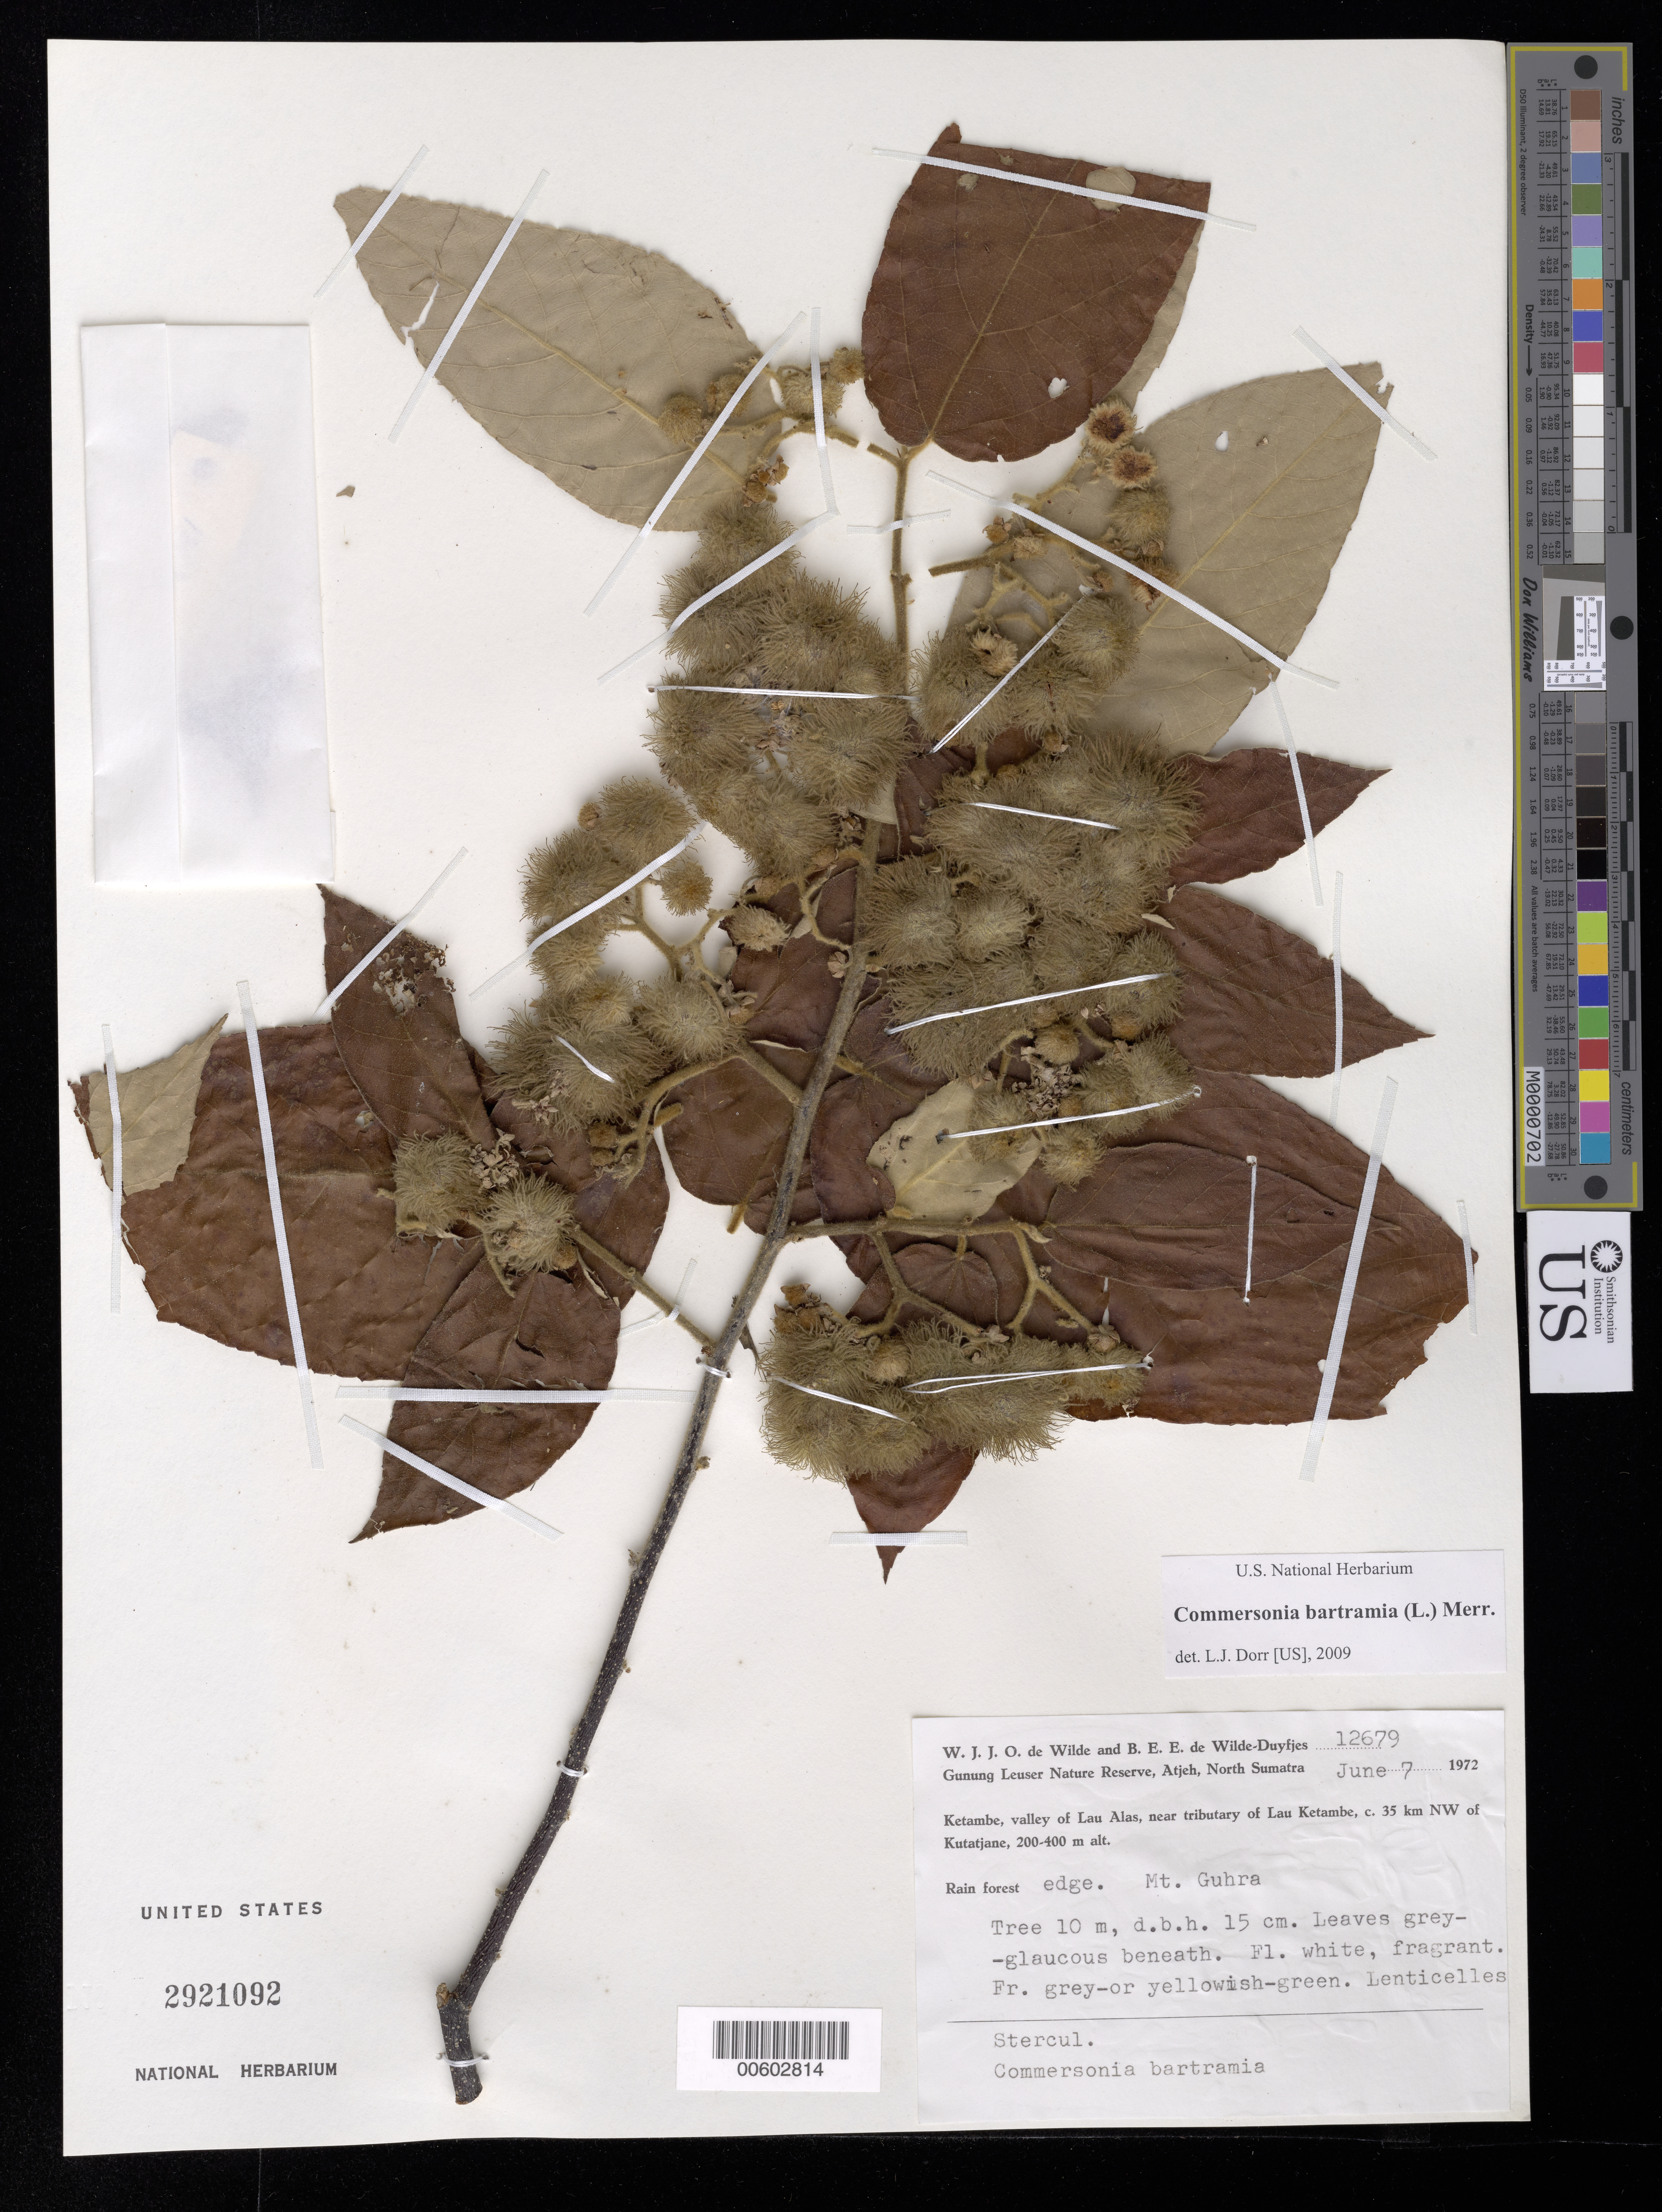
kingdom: Plantae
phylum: Tracheophyta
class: Magnoliopsida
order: Malvales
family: Malvaceae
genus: Commersonia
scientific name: Commersonia bartramia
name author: (L.) Merr.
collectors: W. J. de Wilde & B. E. de Wilde-Duyfjes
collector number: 12679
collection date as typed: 07 Jun 1972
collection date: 1972-06-07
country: Indonesia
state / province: Sumatra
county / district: Aceh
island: Sumatra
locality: North Sumatra, Gunung Leuser Nature Reserve, Atjeh [label header]. Ketambe, valley of Lau Alas, near tributary of Lau Ketambe, c. 35 km NW of Kutatjane. Mt. Guhra. [Province formerly "Atjeh"]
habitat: Rain forest edge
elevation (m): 200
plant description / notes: US, MO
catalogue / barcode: US 2921092